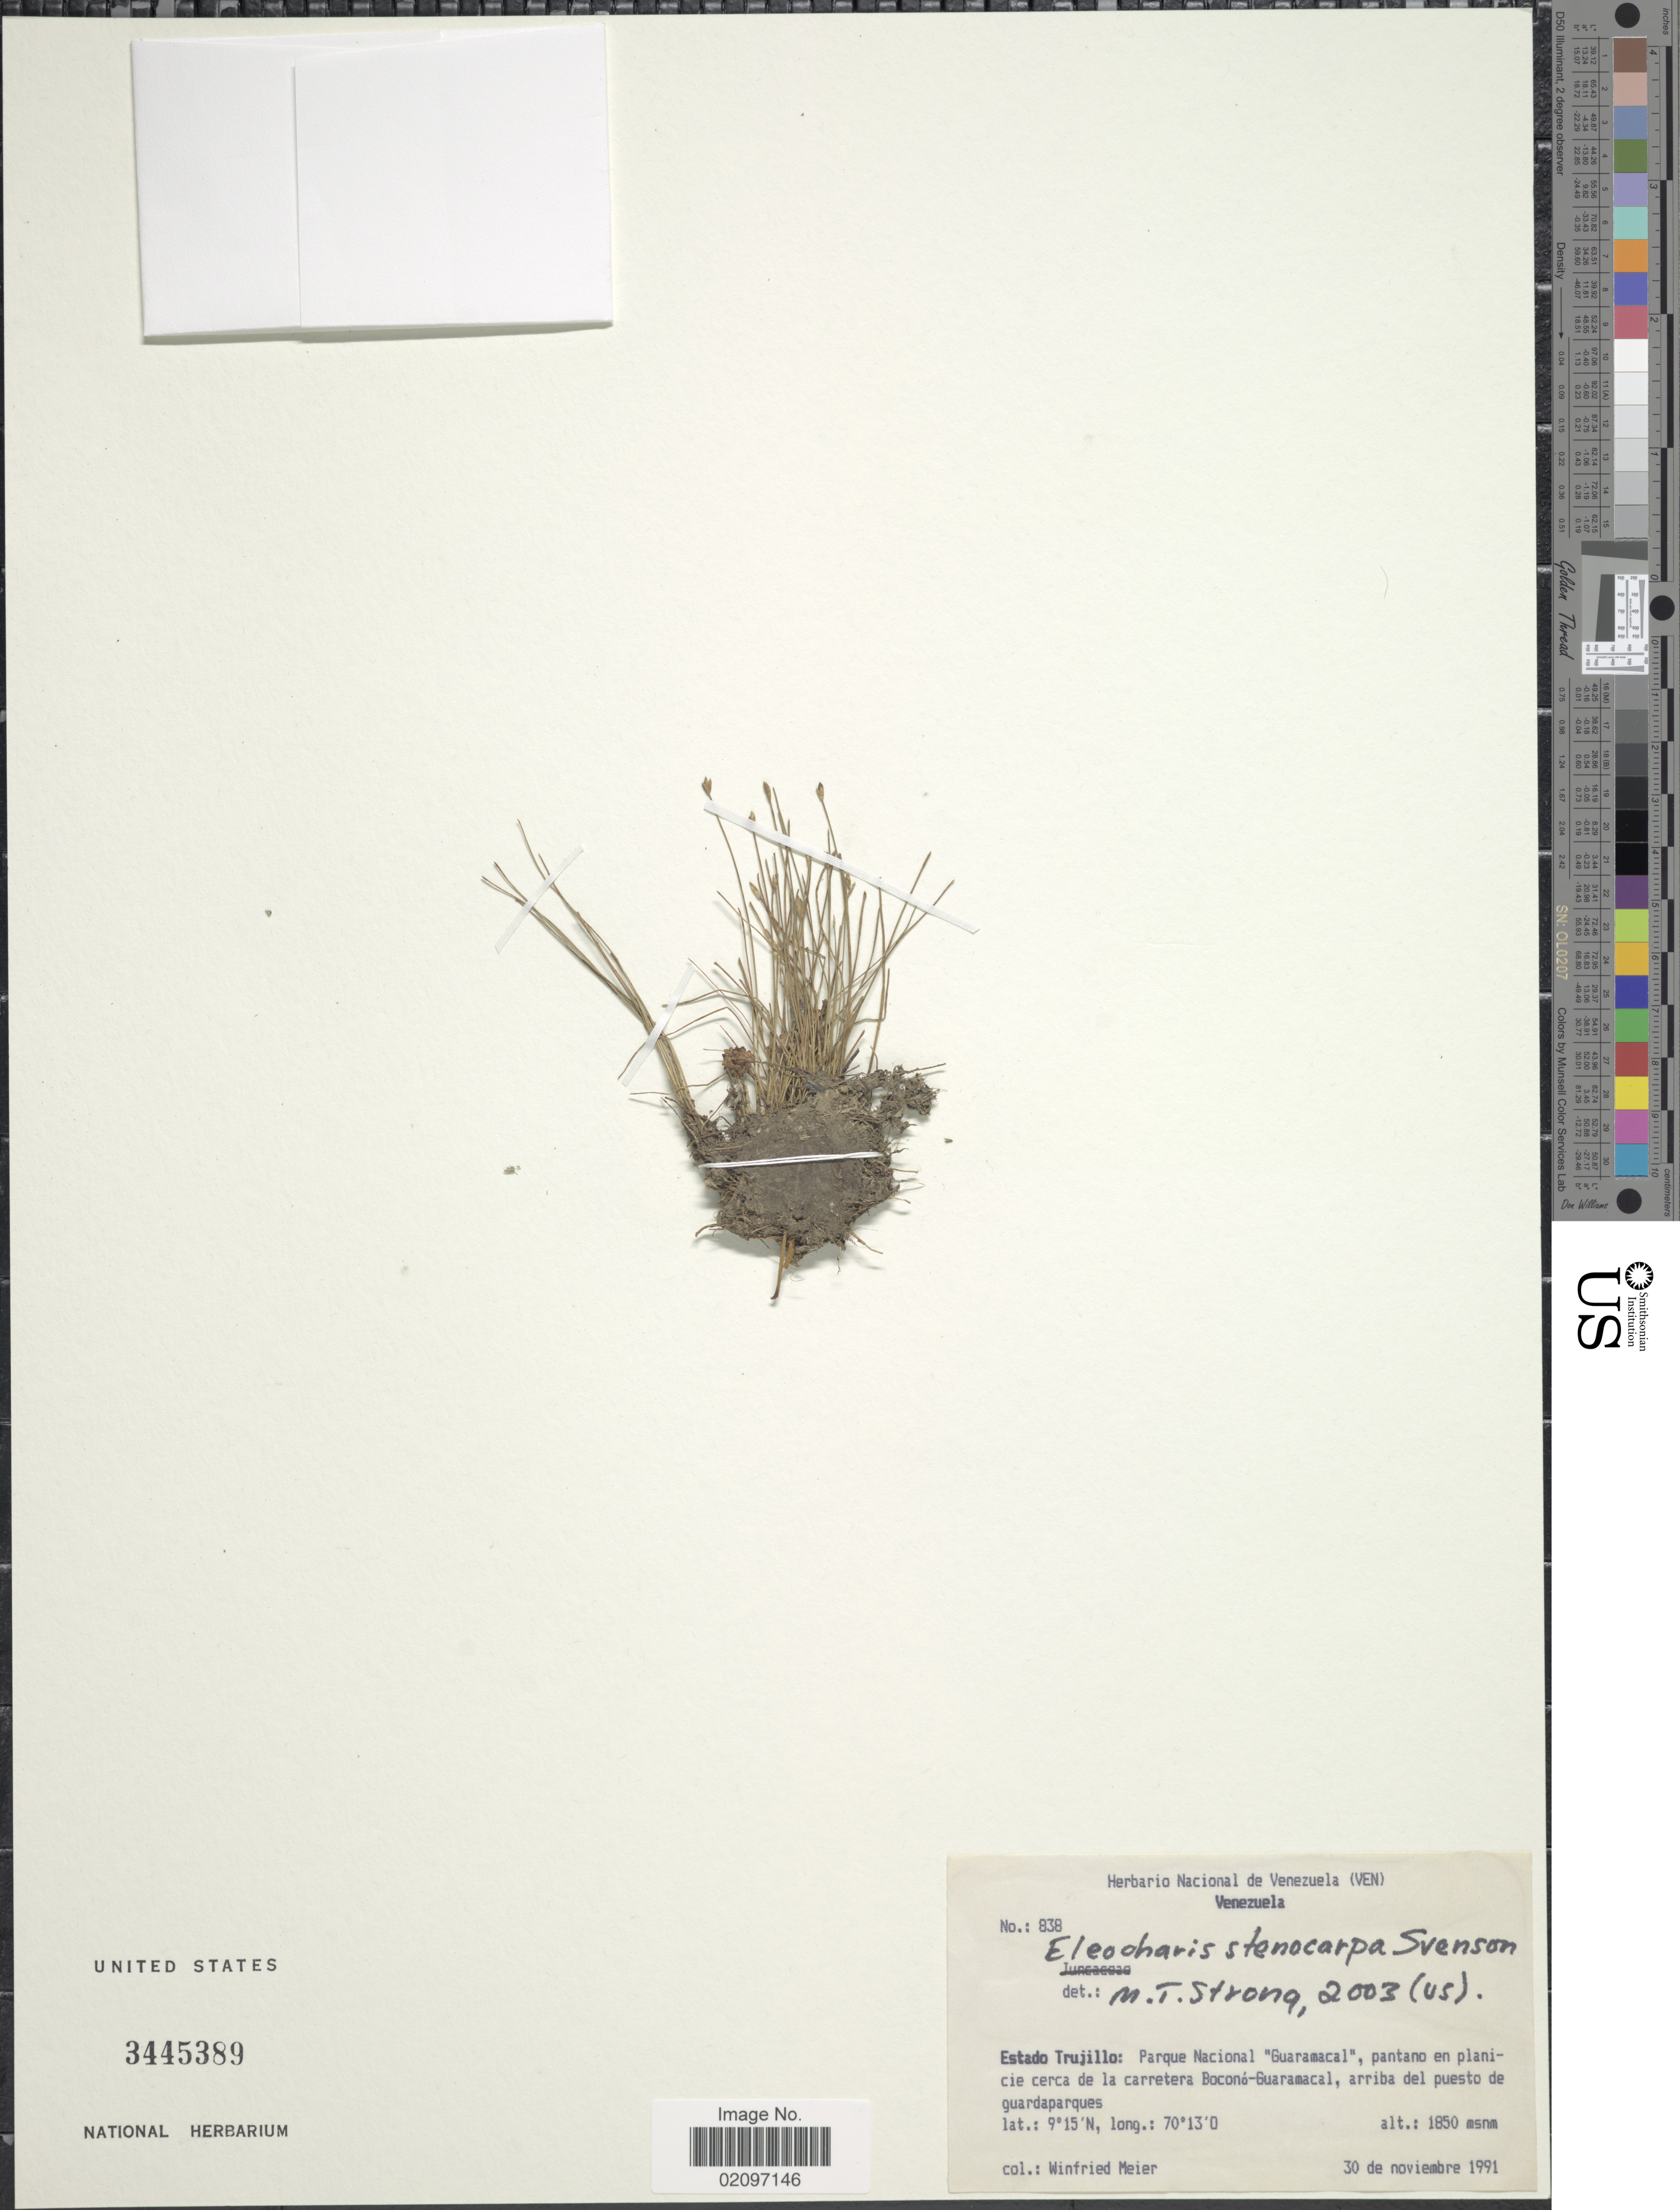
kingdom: Plantae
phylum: Tracheophyta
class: Liliopsida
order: Poales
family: Cyperaceae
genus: Eleocharis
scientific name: Eleocharis stenocarpa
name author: Svenson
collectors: W. Meier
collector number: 838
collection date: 1991-11-30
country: Venezuela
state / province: Trujillo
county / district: Boconó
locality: Parque Nacional Guaramacal, pantano en planicie cerca de la carretera Bocono-Guaramacal, arriba del puesto de guardaparques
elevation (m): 1850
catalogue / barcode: US 3445389